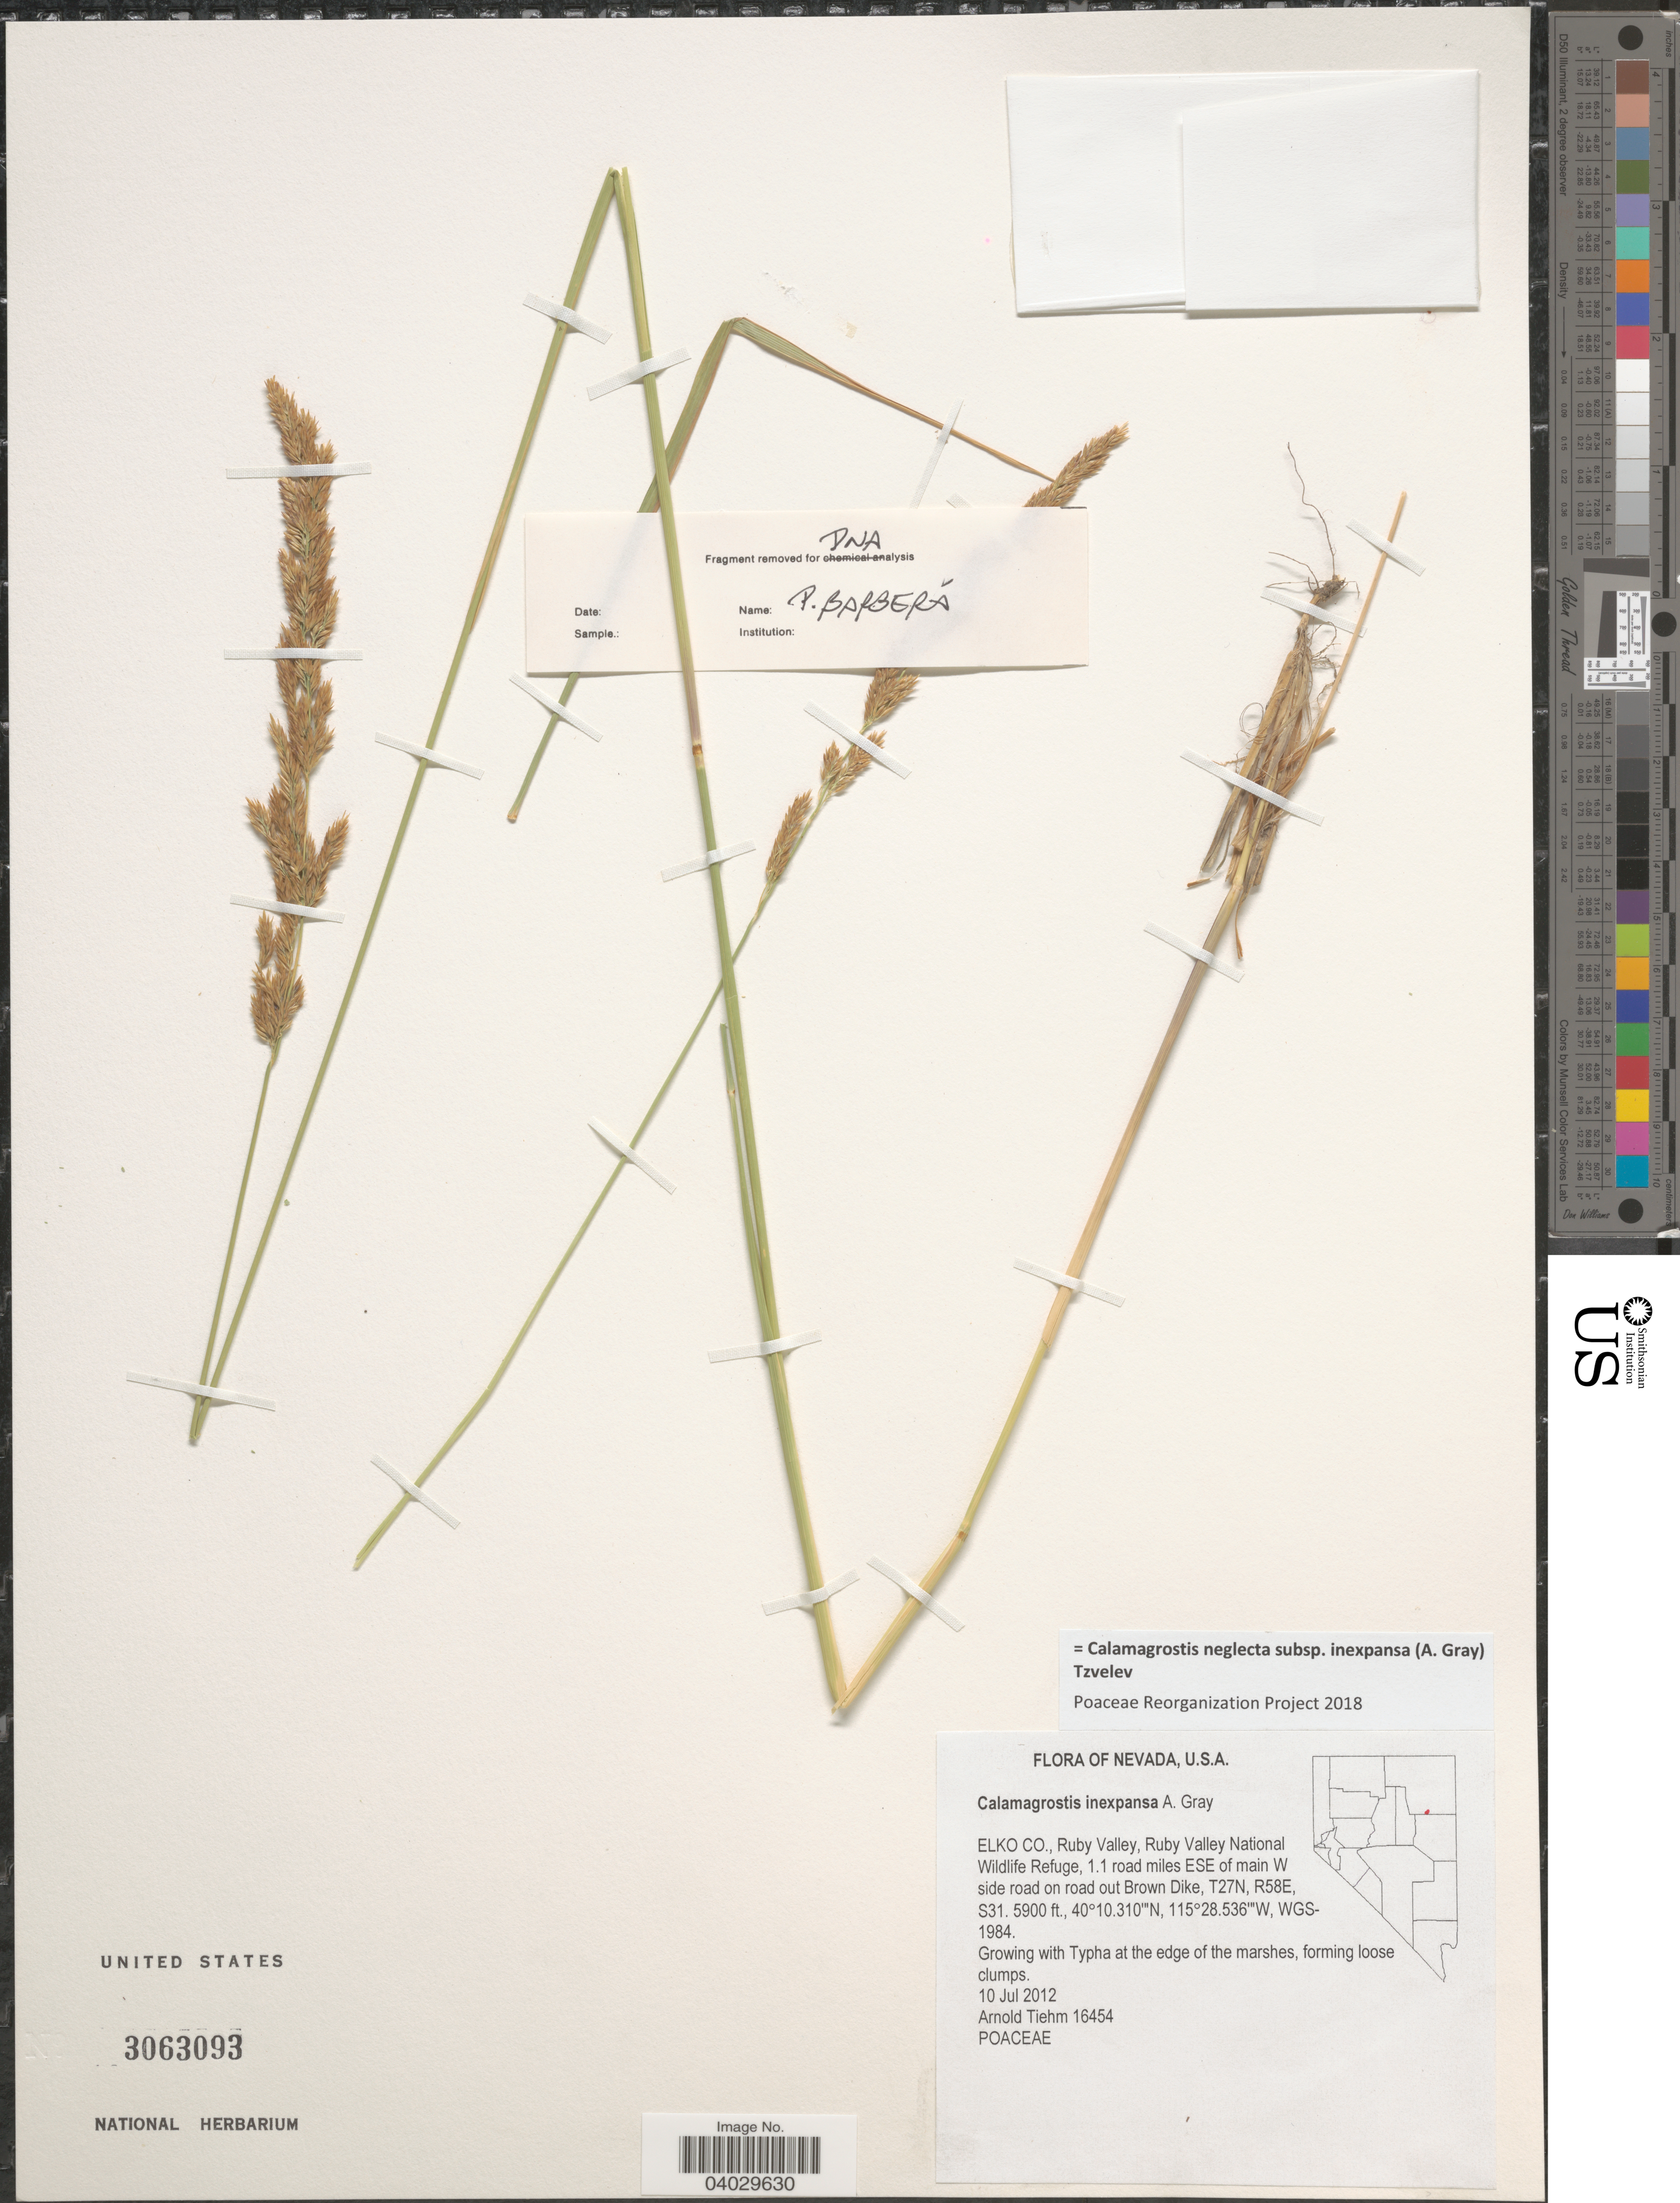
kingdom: Plantae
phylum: Tracheophyta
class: Liliopsida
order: Poales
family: Poaceae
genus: Calamagrostis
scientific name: Calamagrostis neglecta subsp. inexpansa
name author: (A. Gray) Tzvelev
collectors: A. Tiehm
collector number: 16454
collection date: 2012-07-10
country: United States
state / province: Nevada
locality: Elko Co., Ruby Valley, Ruby Valley National Wildlife Refuge, 1.1 road miles ESE of main W side road on road out Brown Dike, T27N, R58E, S31. WGS-1984.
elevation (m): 1798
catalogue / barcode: US 3063093